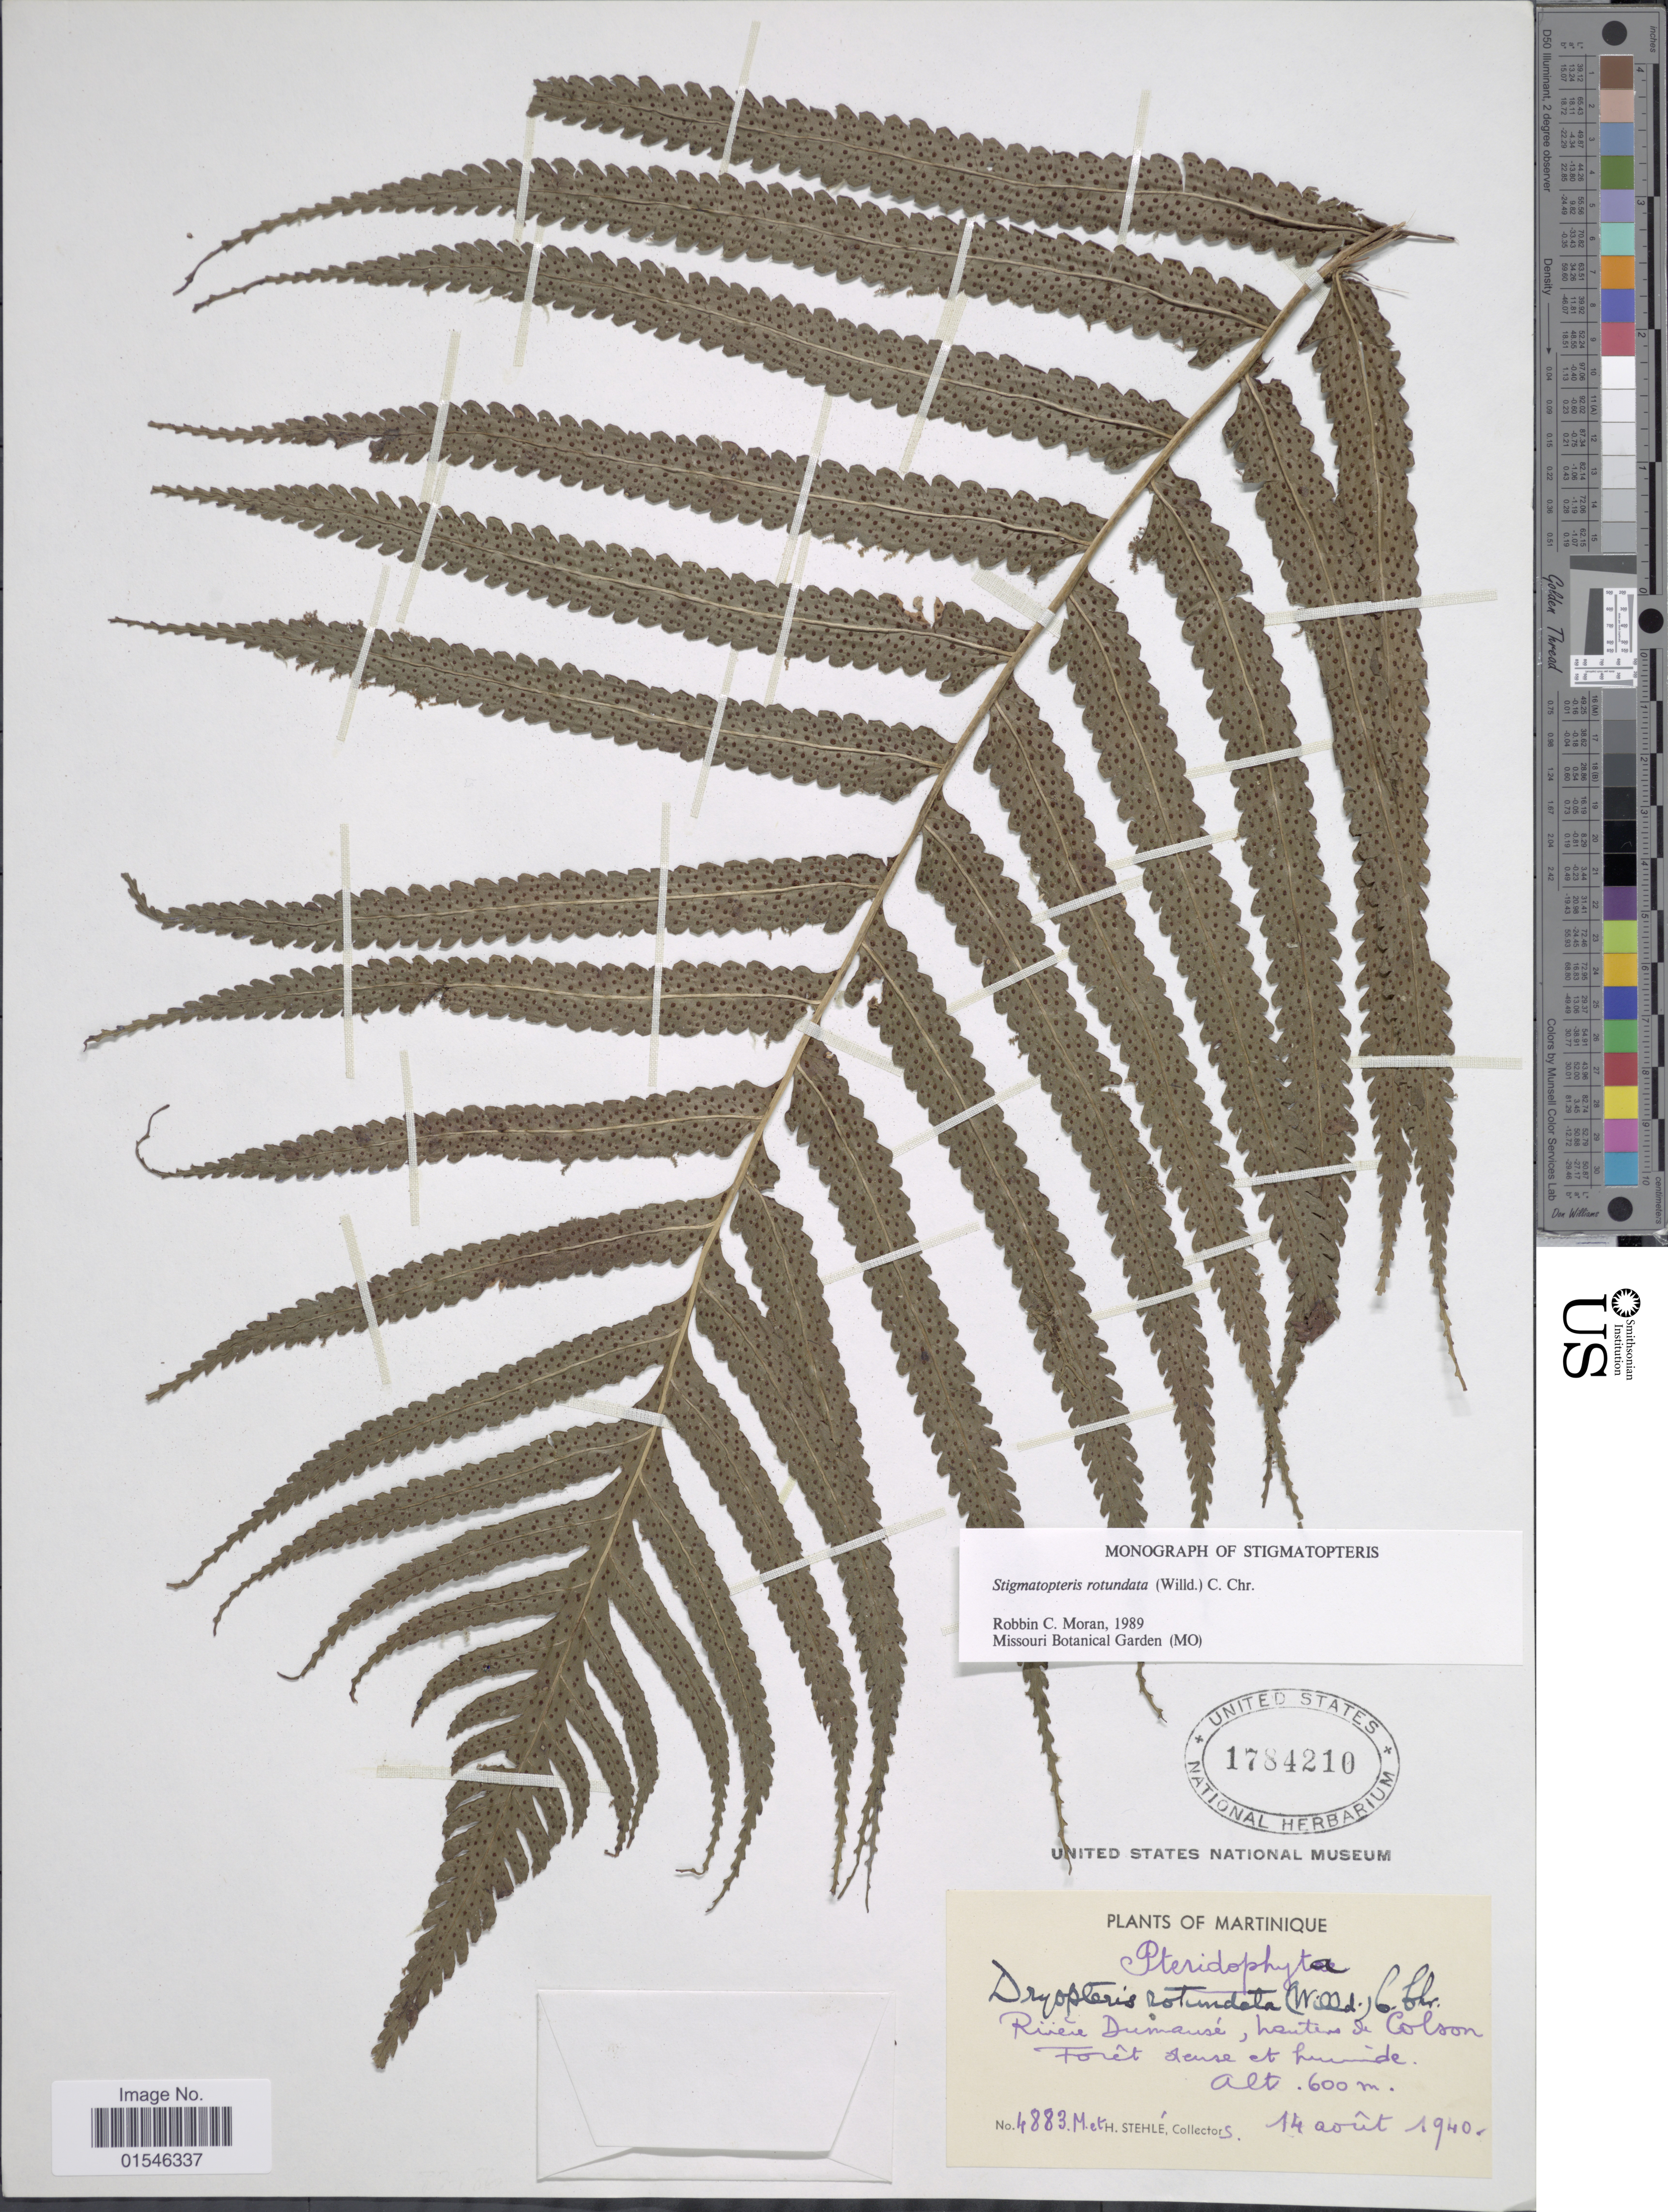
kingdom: Plantae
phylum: Tracheophyta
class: Polypodiopsida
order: Polypodiales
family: Dryopteridaceae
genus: Stigmatopteris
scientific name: Stigmatopteris rotundata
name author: (Willd.) C. Chr.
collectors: M. Stehlé & H. Stehlé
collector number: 4883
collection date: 1940-08-14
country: Martinique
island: Martinique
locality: Riviere Dumauzé, hauteurs de Colson Forêt dense et humide.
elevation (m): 600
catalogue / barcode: US 1784210